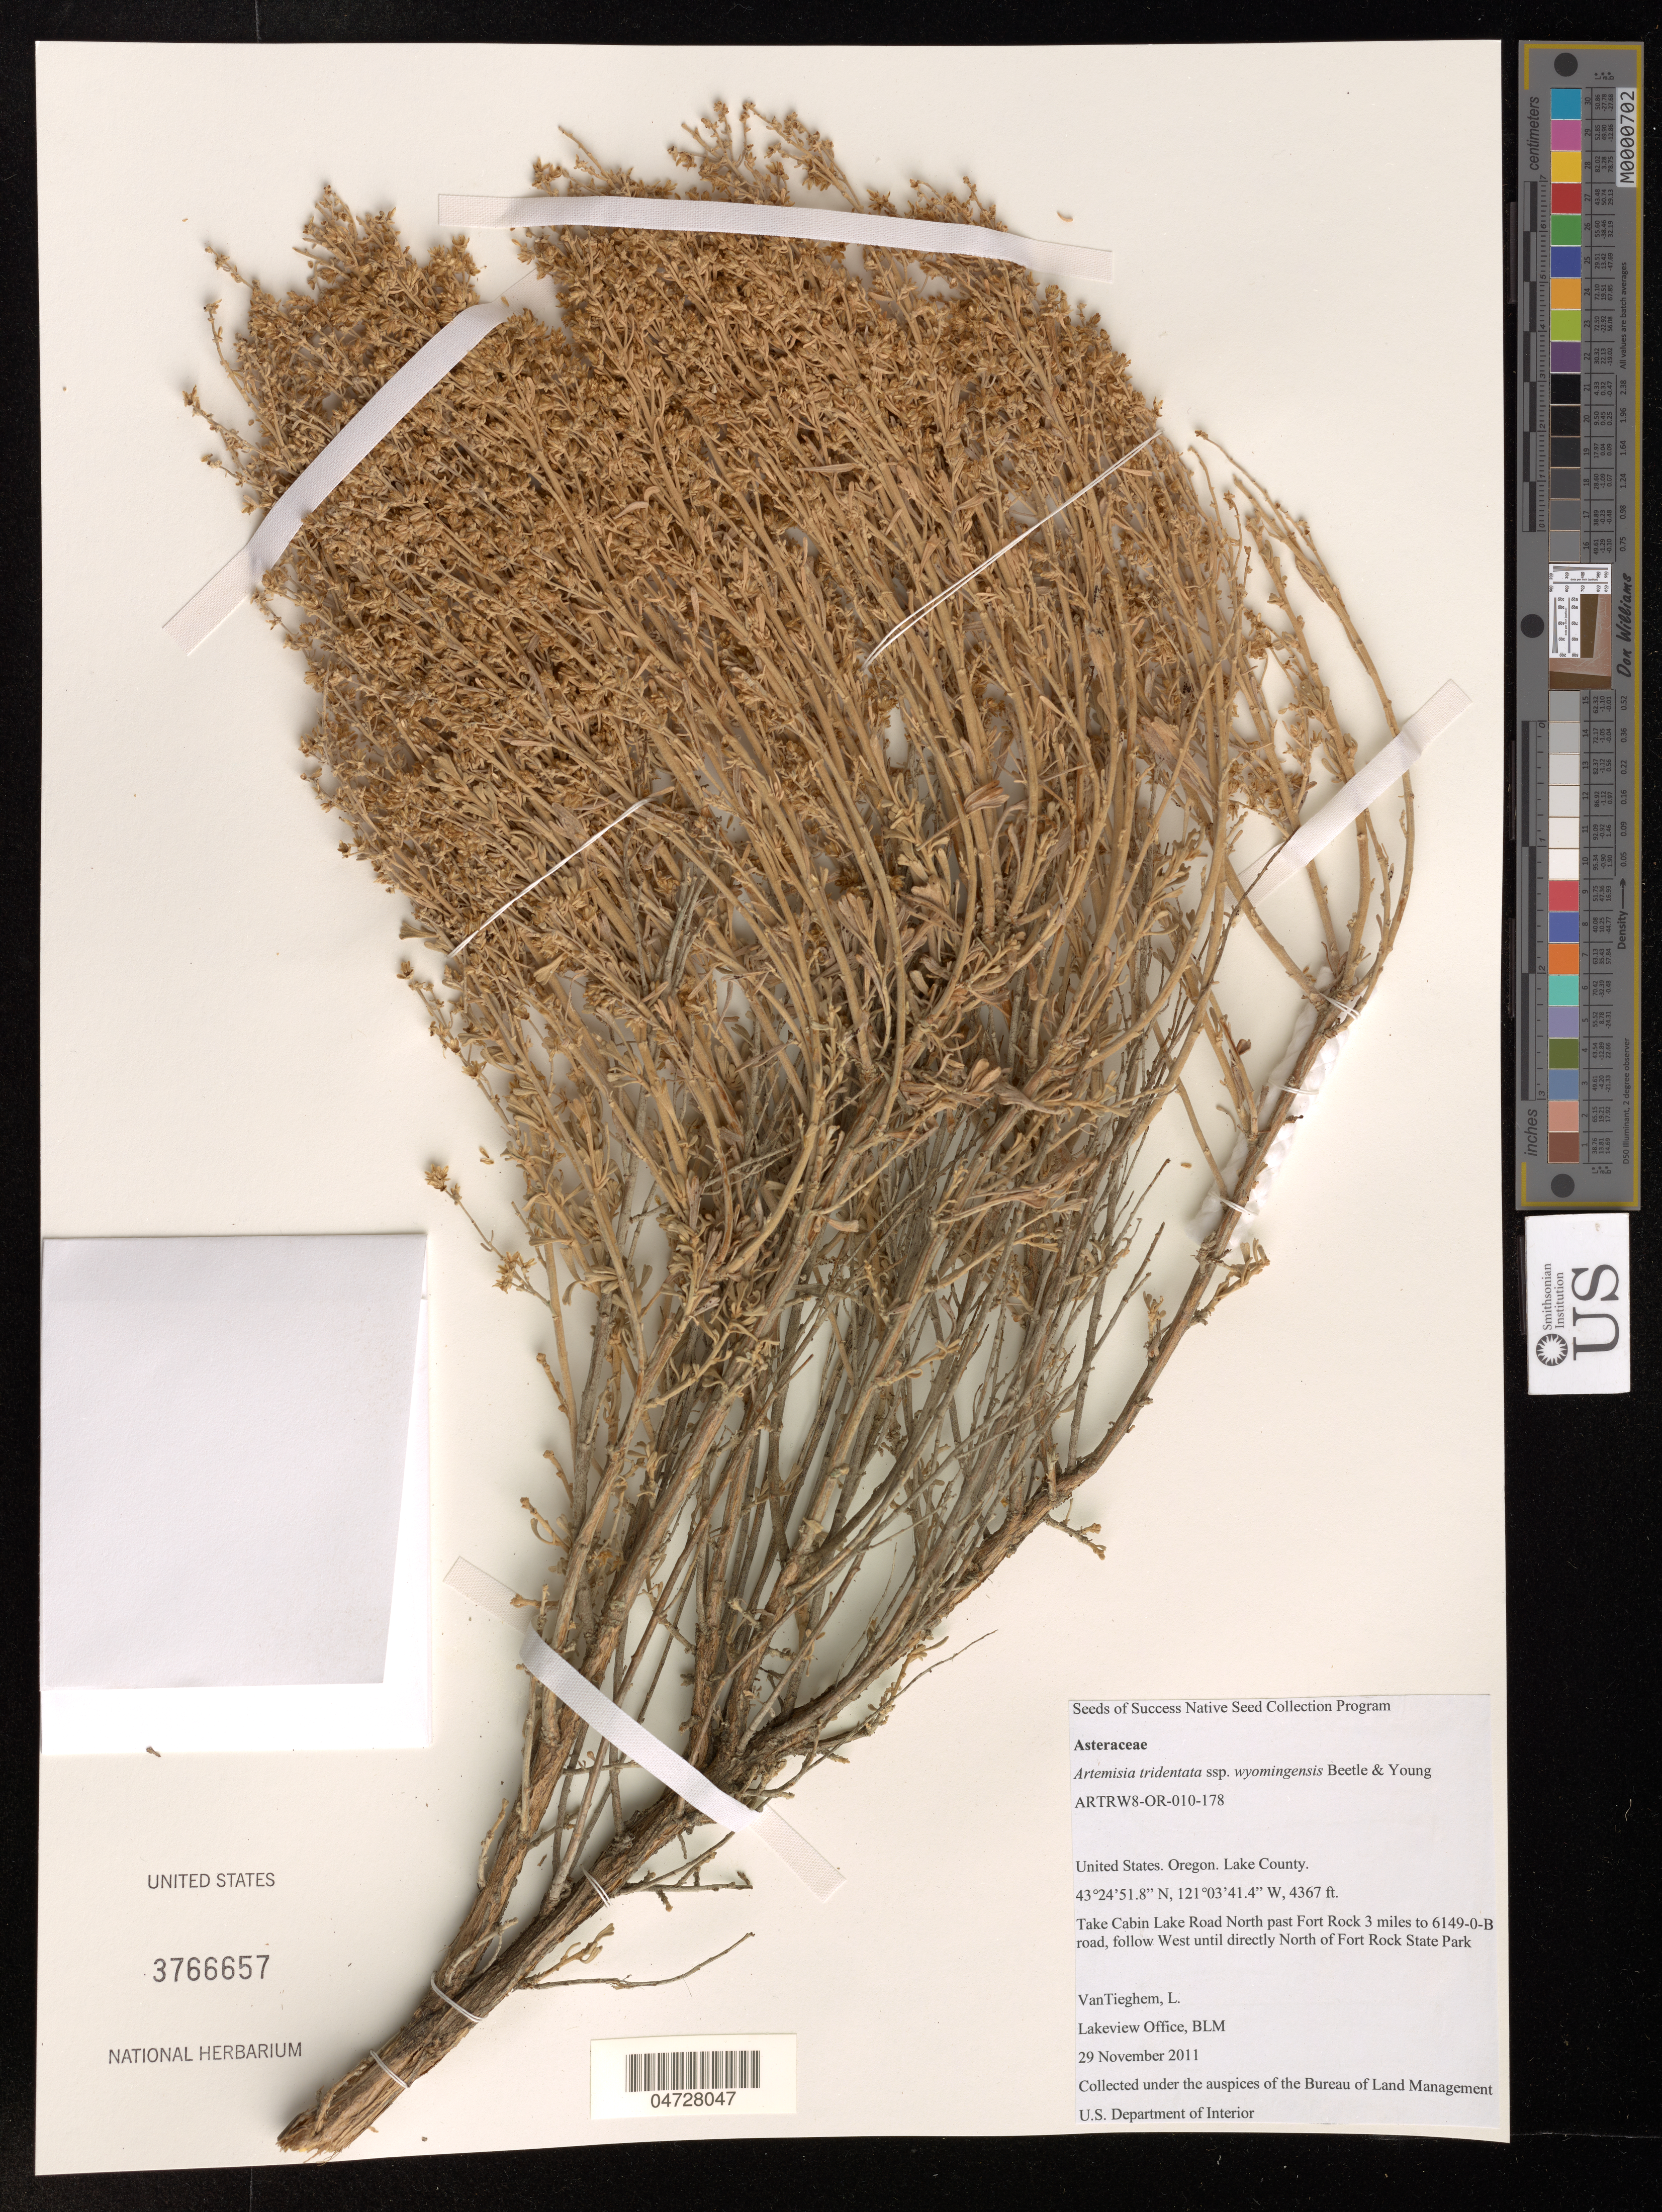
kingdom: Plantae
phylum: Tracheophyta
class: Magnoliopsida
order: Asterales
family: Asteraceae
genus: Artemisia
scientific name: Artemisia tridentata subsp. wyomingensis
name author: (Beetle & A.L. Young) S.L. Welsh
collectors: L. VanTieghem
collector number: ARTRW8-OR-010-178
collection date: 2011-11-29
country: United States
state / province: Oregon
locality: Lake County, Take Cabin Lake Road North past Fort Rock 3 miles to 6149-0-B rod, follow West until directly North of Fort Rock State Park.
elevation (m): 1331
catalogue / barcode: US 3766657